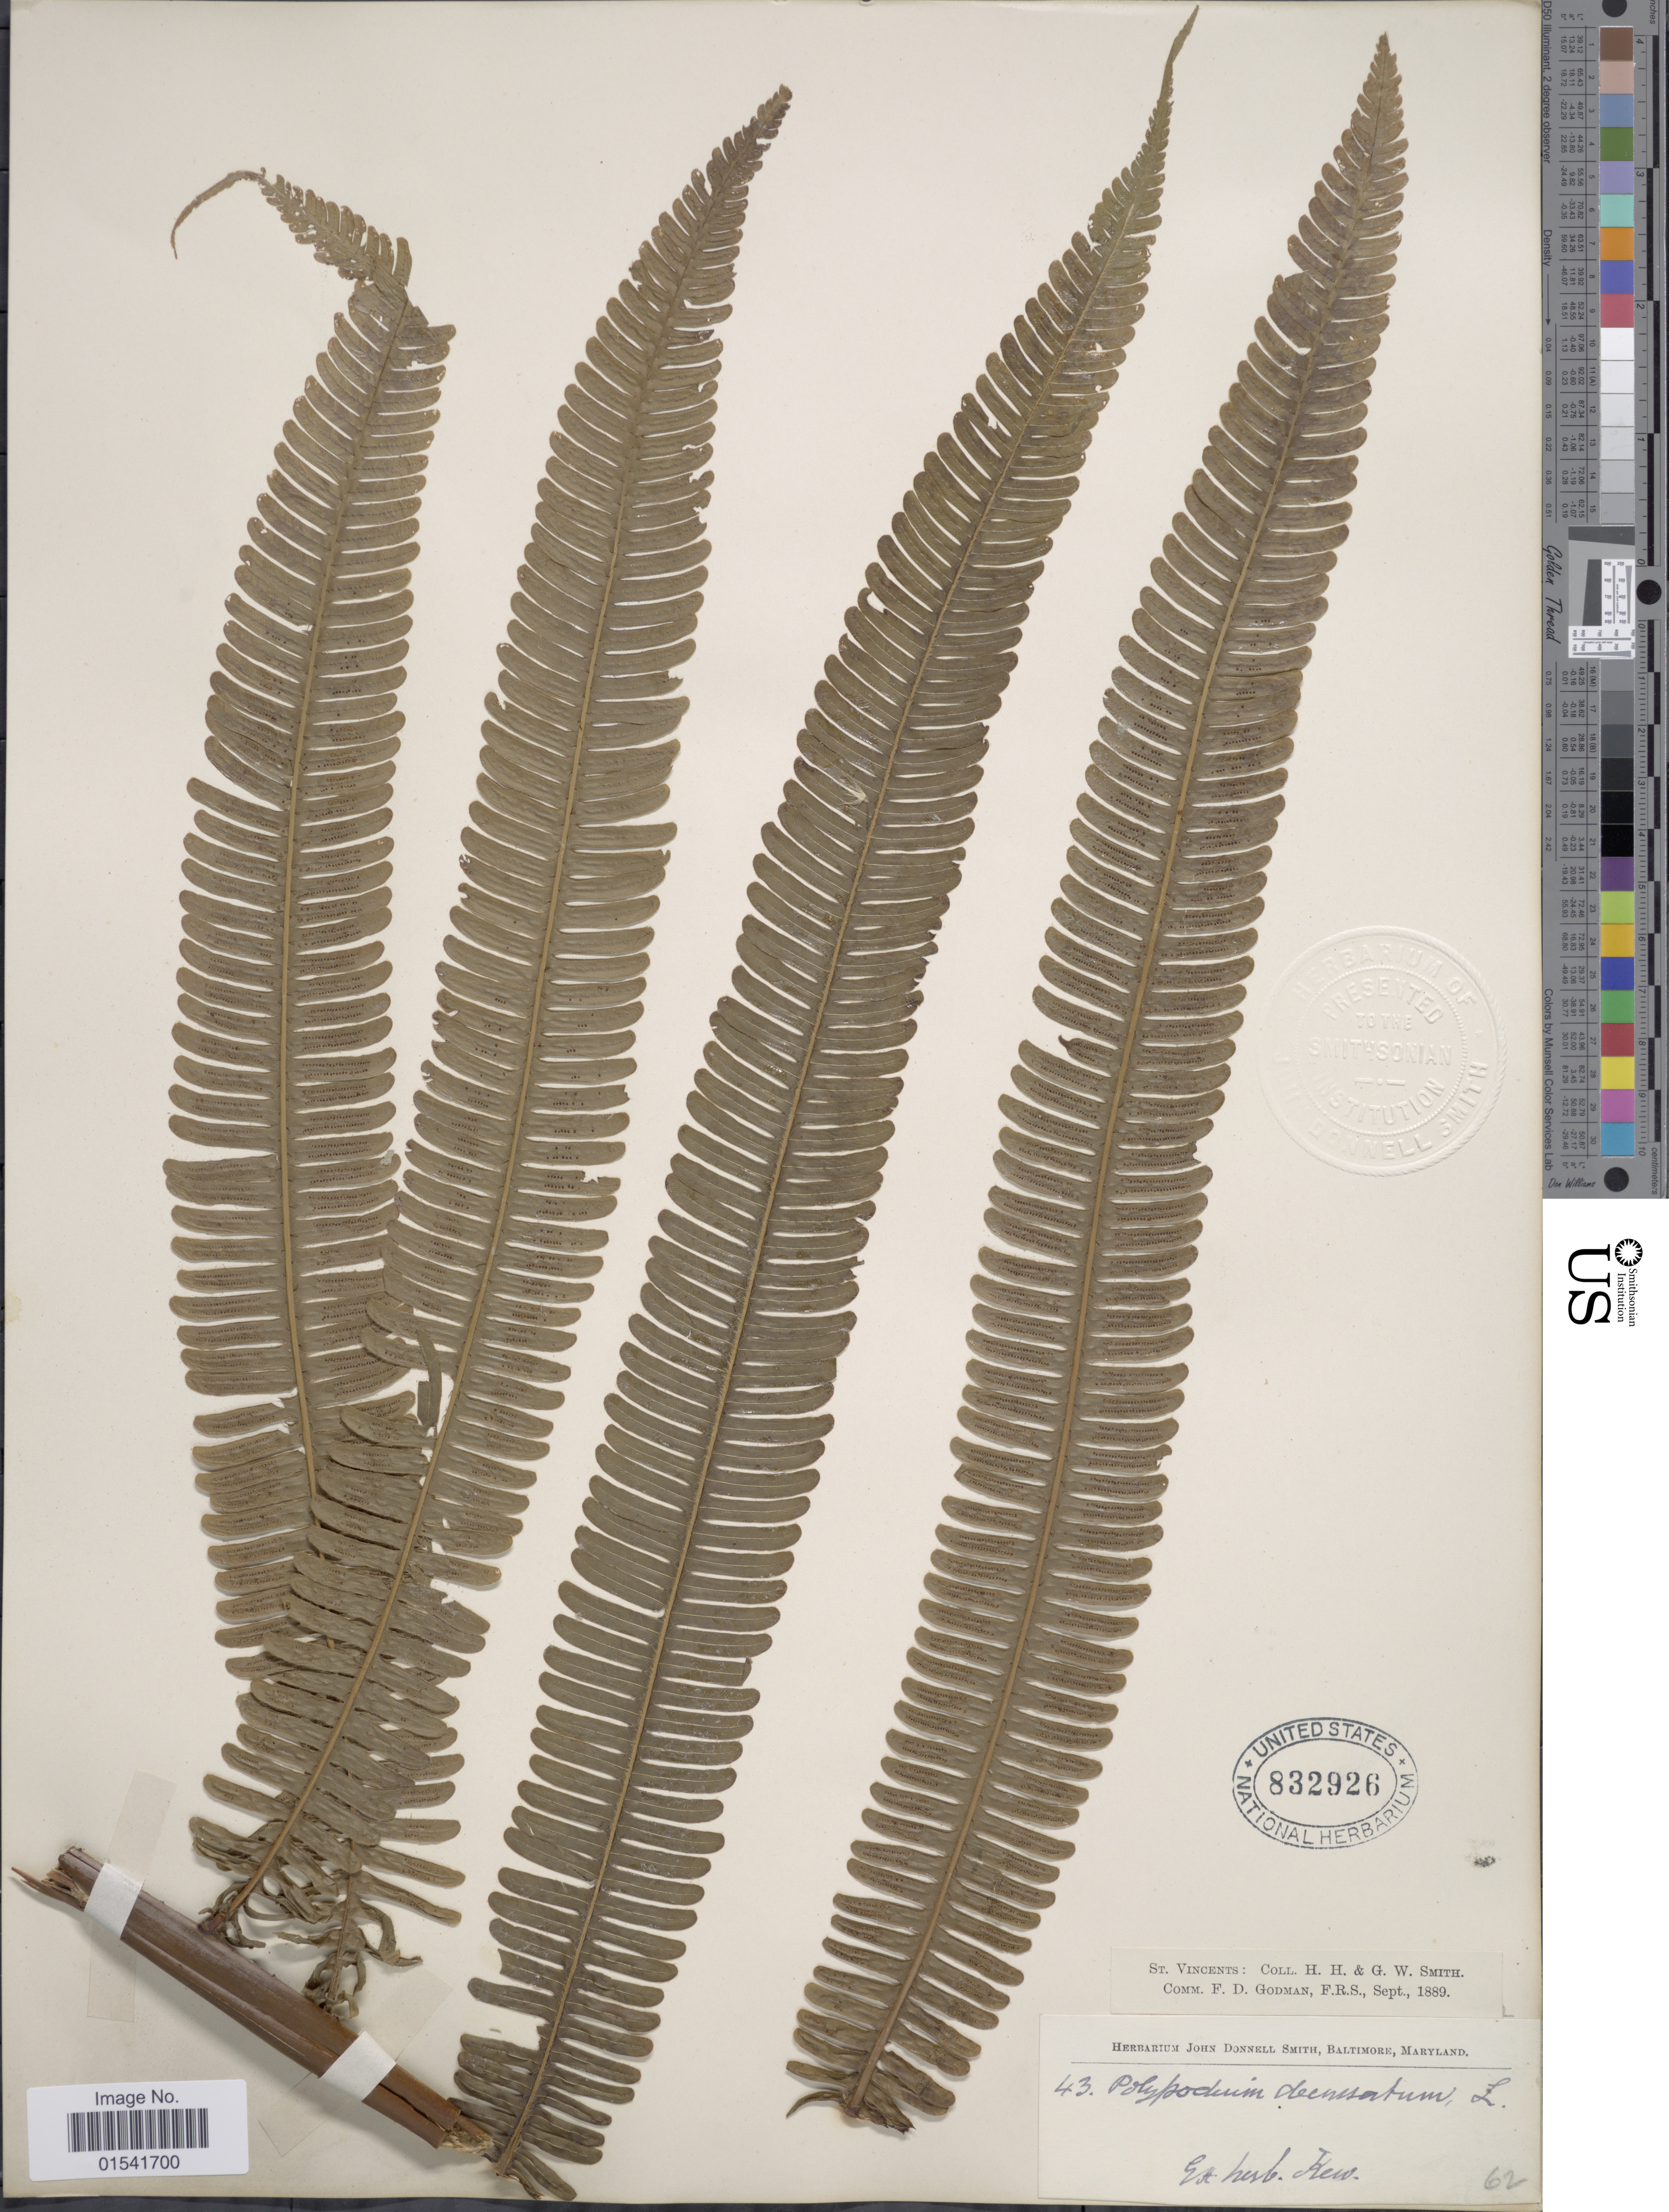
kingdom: Plantae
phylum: Tracheophyta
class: Polypodiopsida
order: Polypodiales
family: Thelypteridaceae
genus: Steiropteris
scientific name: Steiropteris decussata (L.) comb. nov., ined. 2015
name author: (L.)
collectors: H. H. Smith & G. Smith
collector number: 43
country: St. Vincent - Grenadines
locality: St. Vincents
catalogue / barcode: US 832926